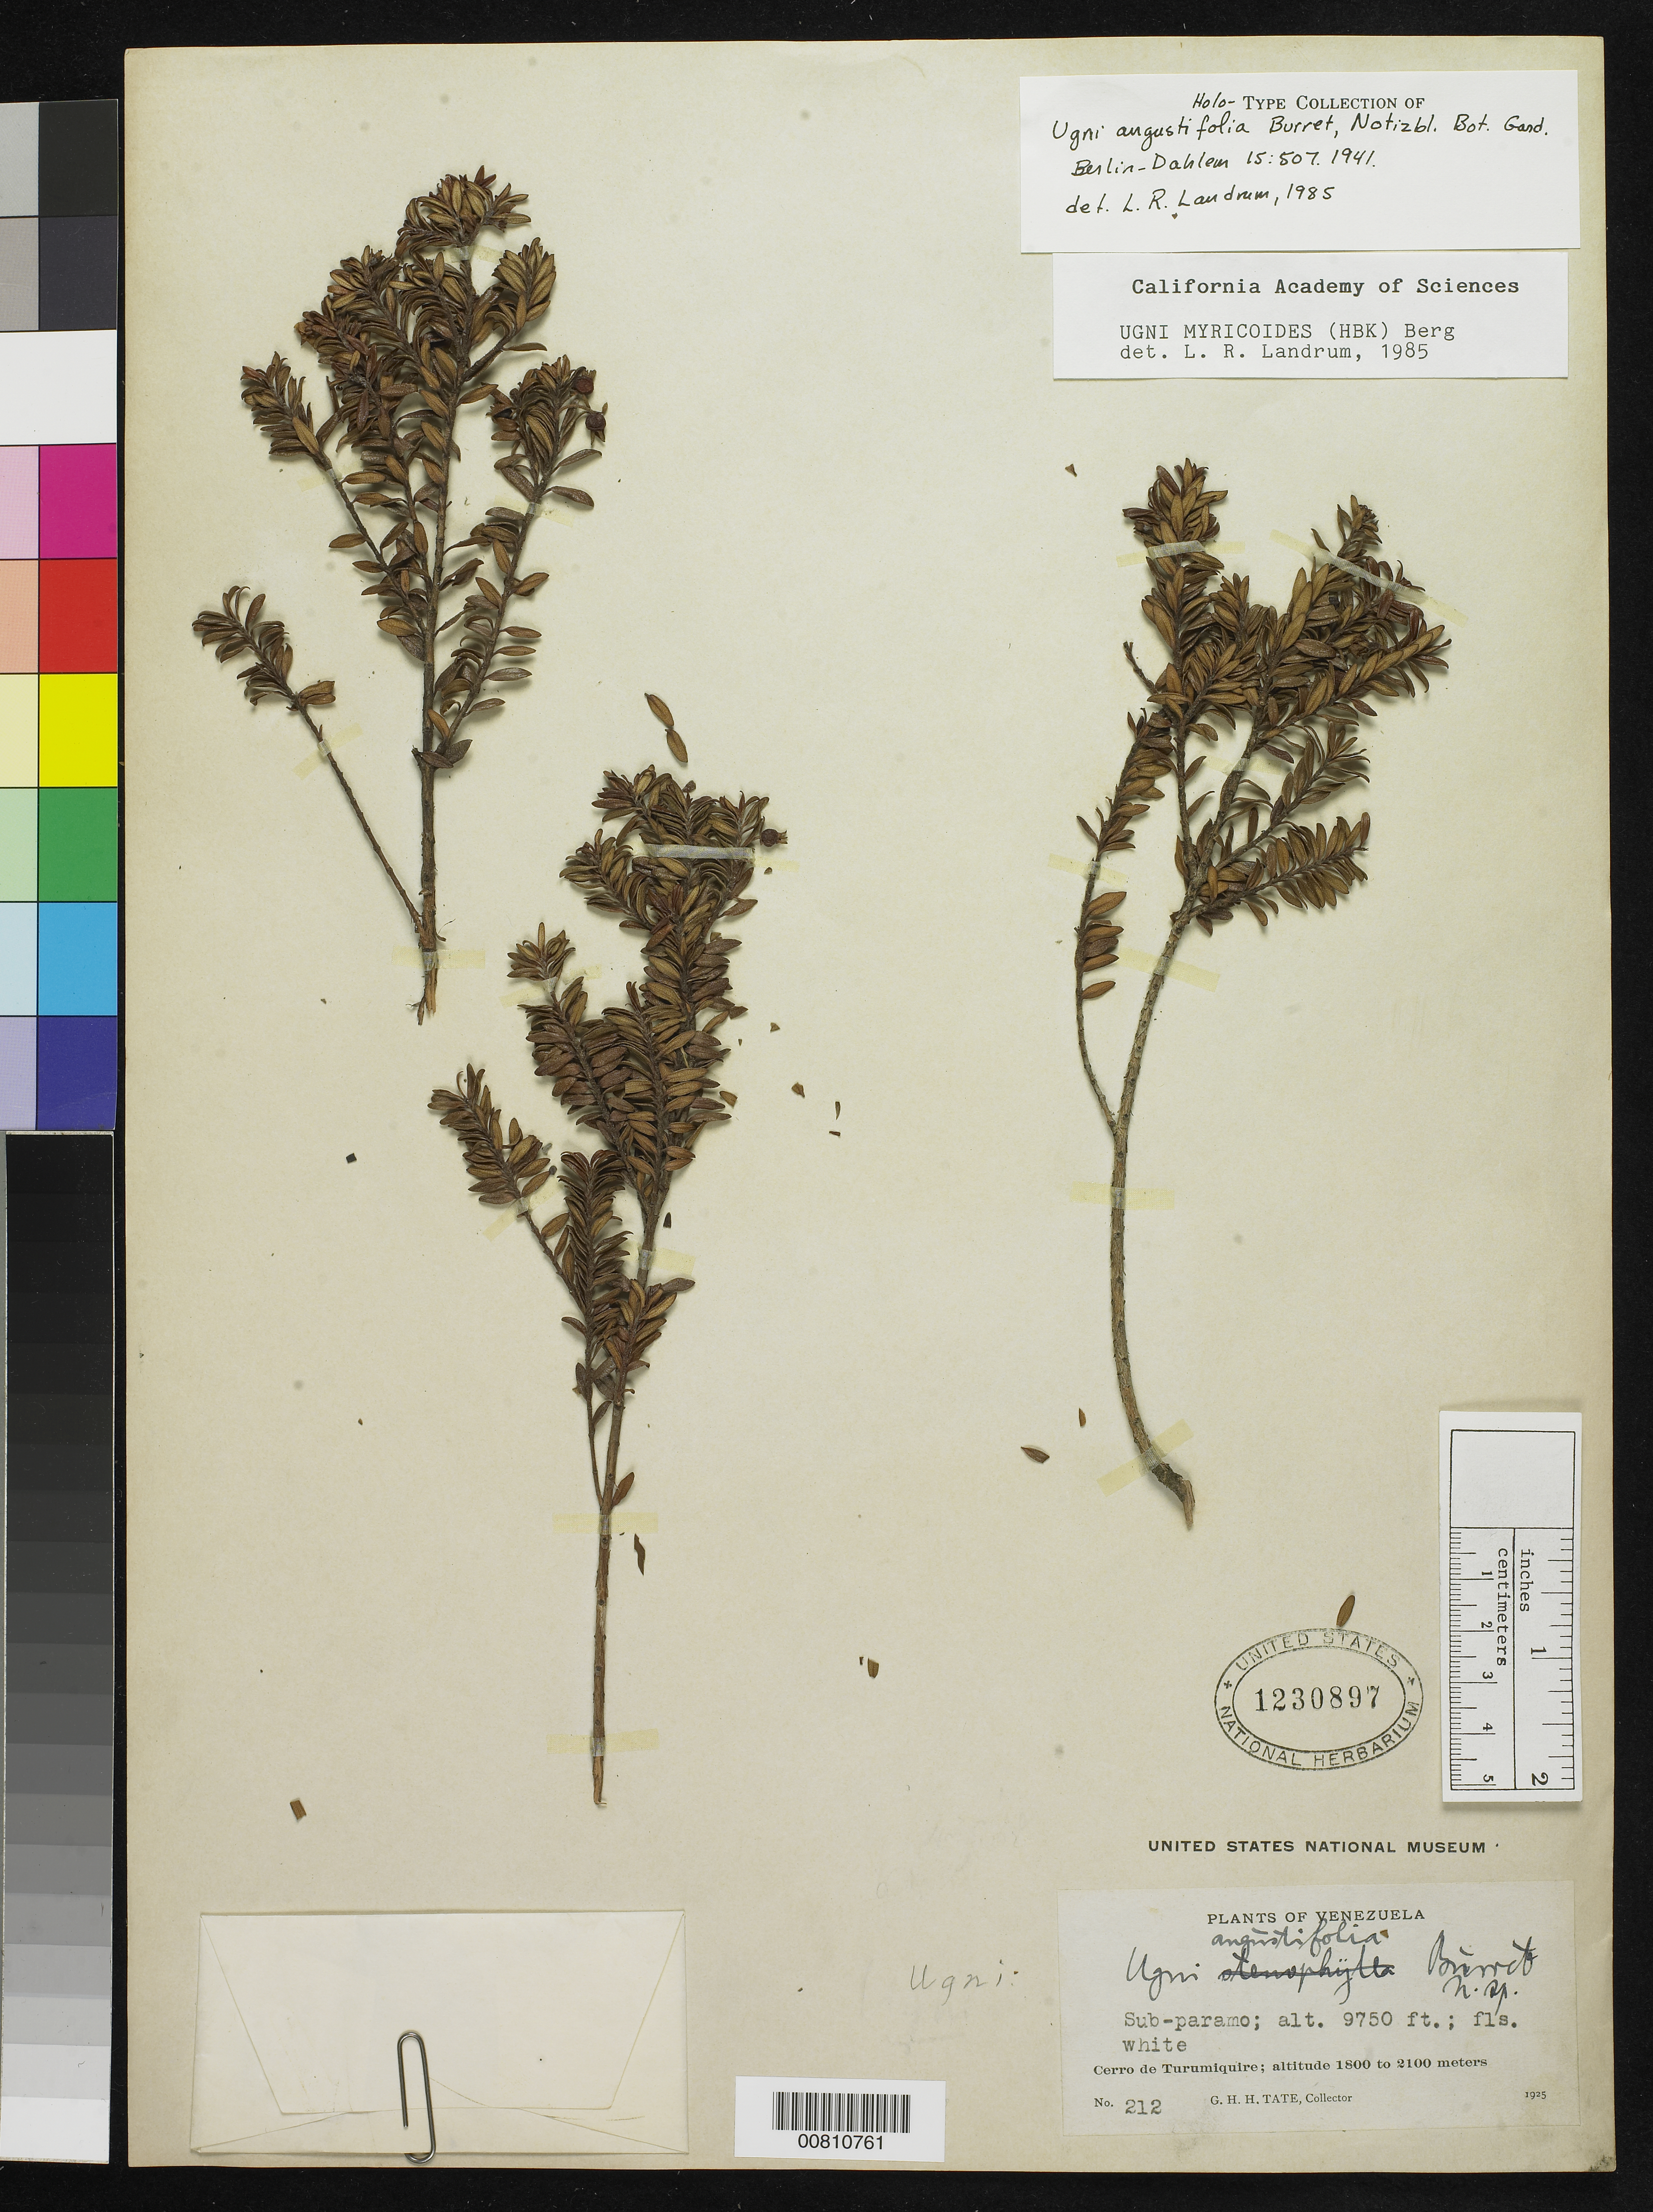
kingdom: Plantae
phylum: Tracheophyta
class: Magnoliopsida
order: Myrtales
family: Myrtaceae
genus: Ugni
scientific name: Ugni angustifolia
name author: Burret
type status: Holotype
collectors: G. H. H.Tate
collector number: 212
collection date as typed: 1925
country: Venezuela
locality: Cerro de Turumiquire.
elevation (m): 2972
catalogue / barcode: US 1230897